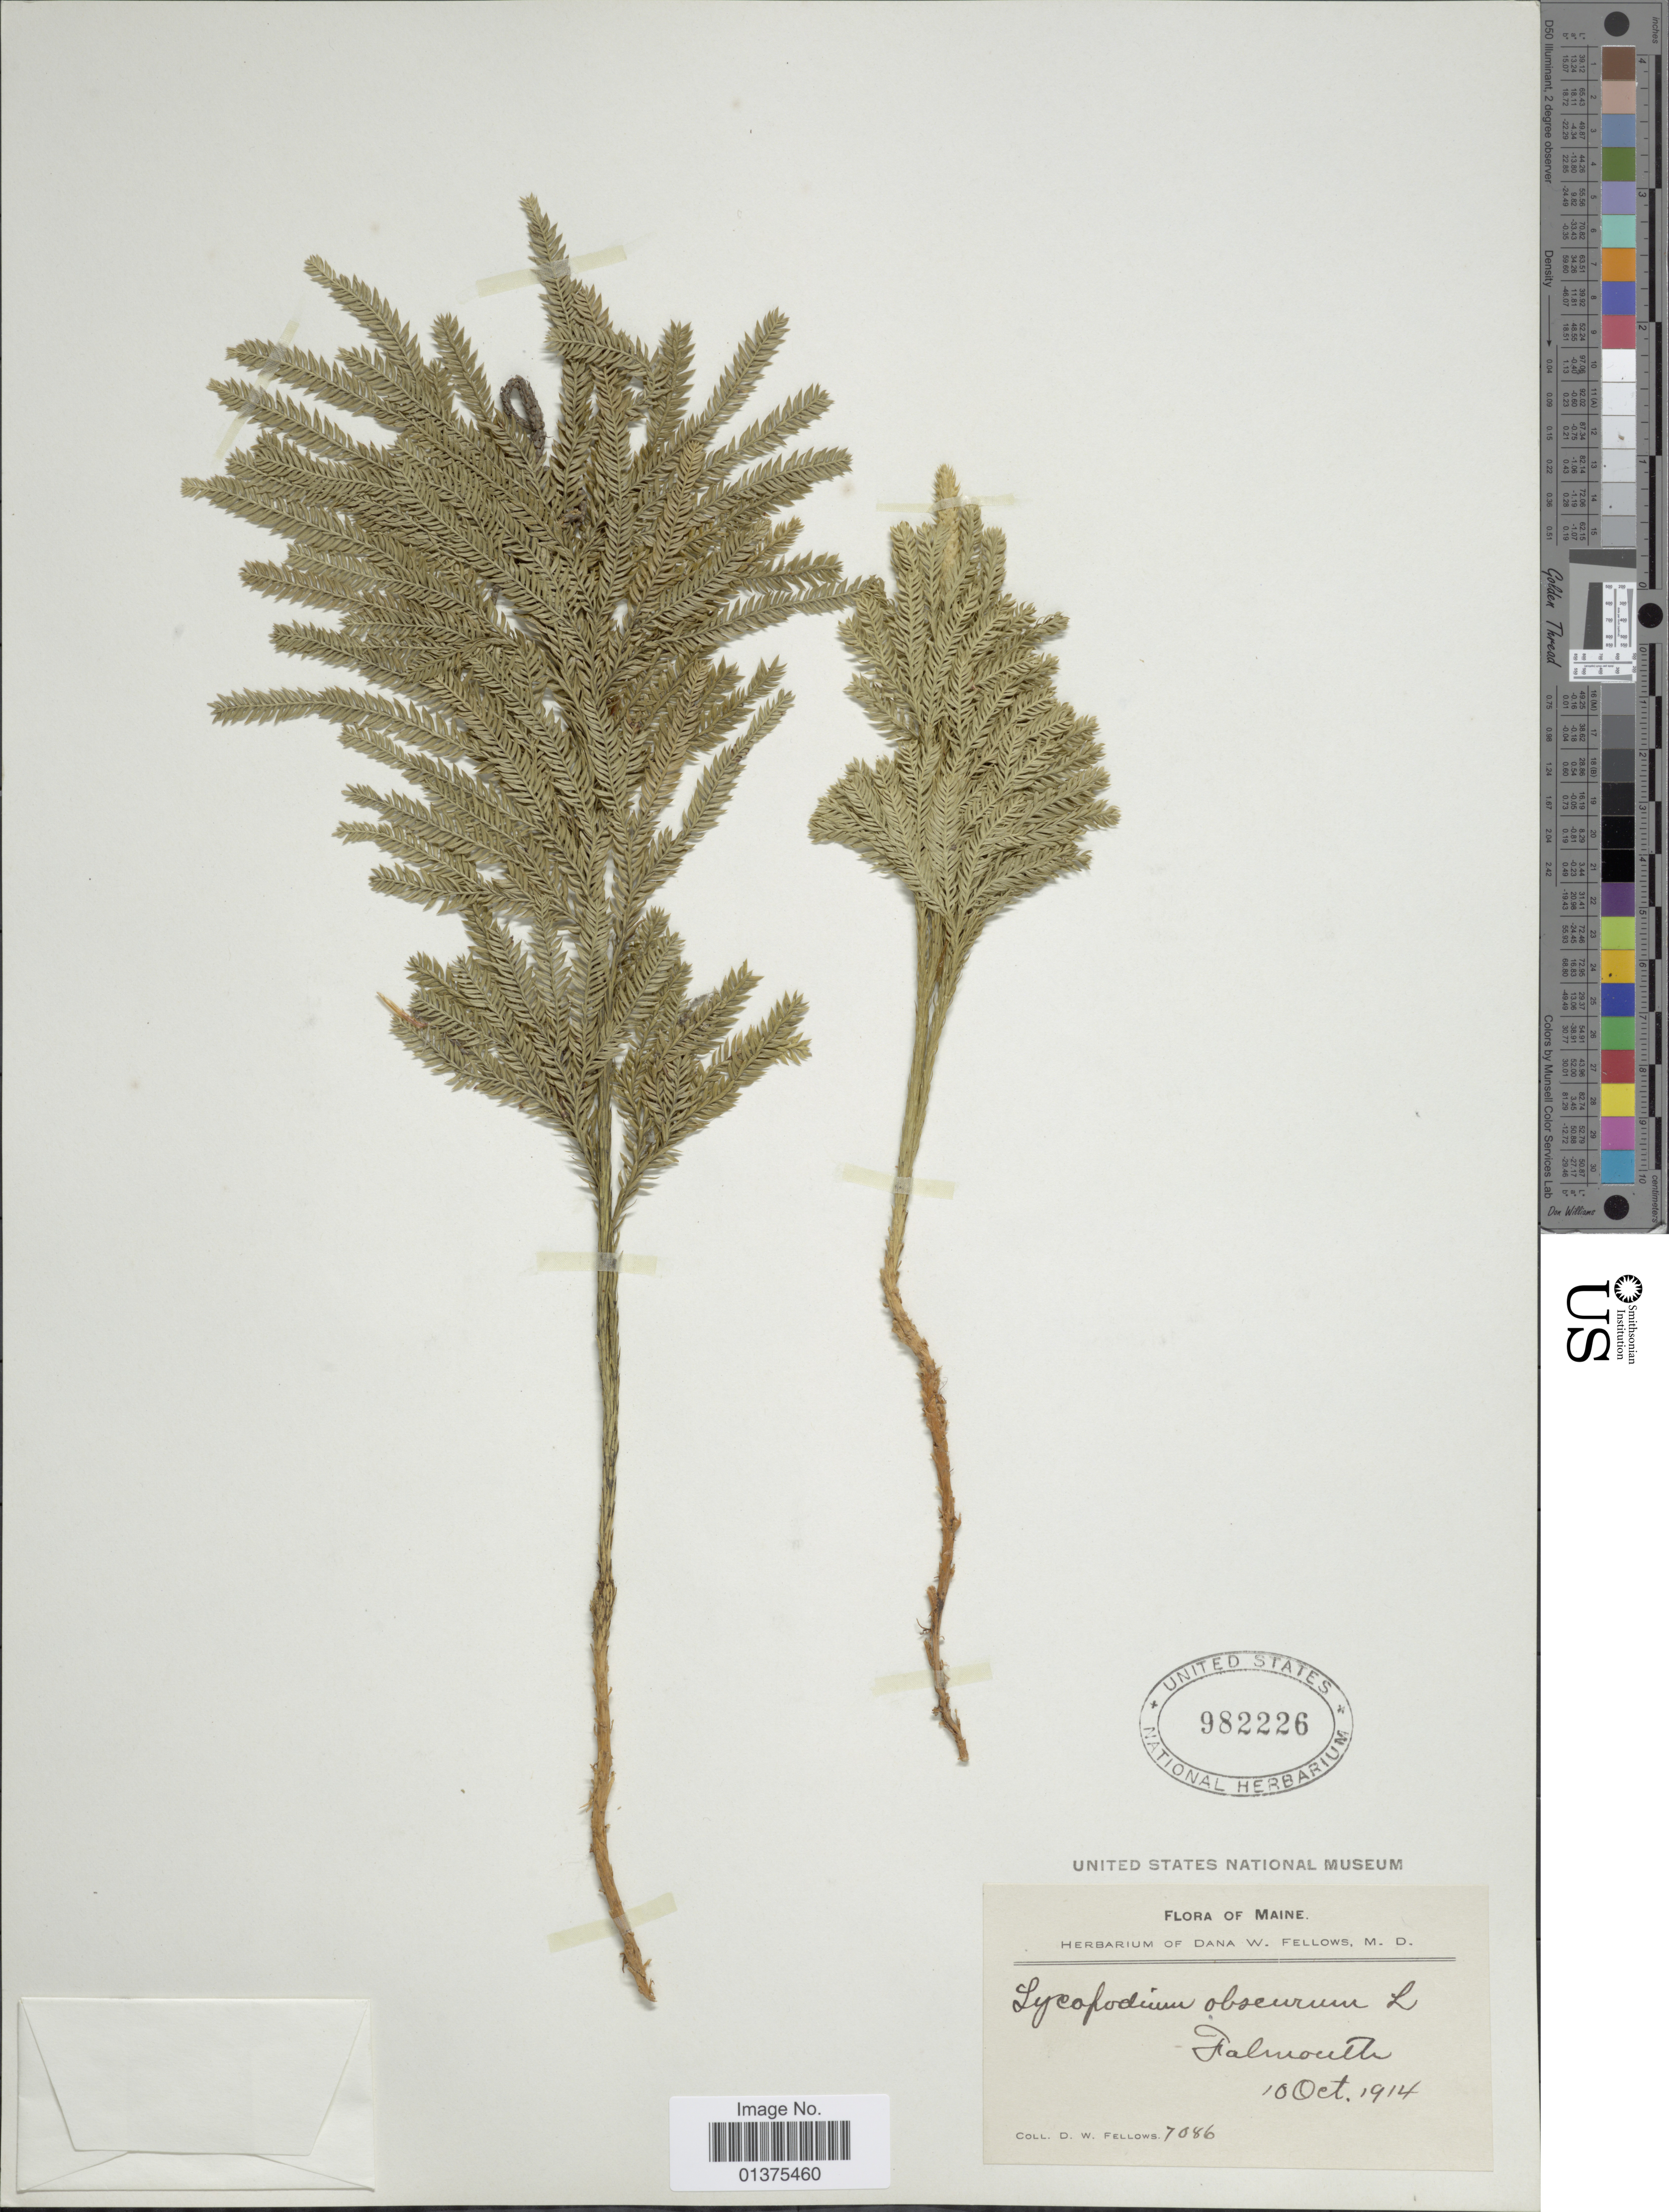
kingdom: Plantae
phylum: Tracheophyta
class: Lycopodiopsida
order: Lycopodiales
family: Lycopodiaceae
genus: Dendrolycopodium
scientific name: Dendrolycopodium obscurum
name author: (L.) A. Haines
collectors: D. W. Fellows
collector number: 7086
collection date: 1914-10-10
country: United States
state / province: Maine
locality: Falmouth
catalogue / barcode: US 982226